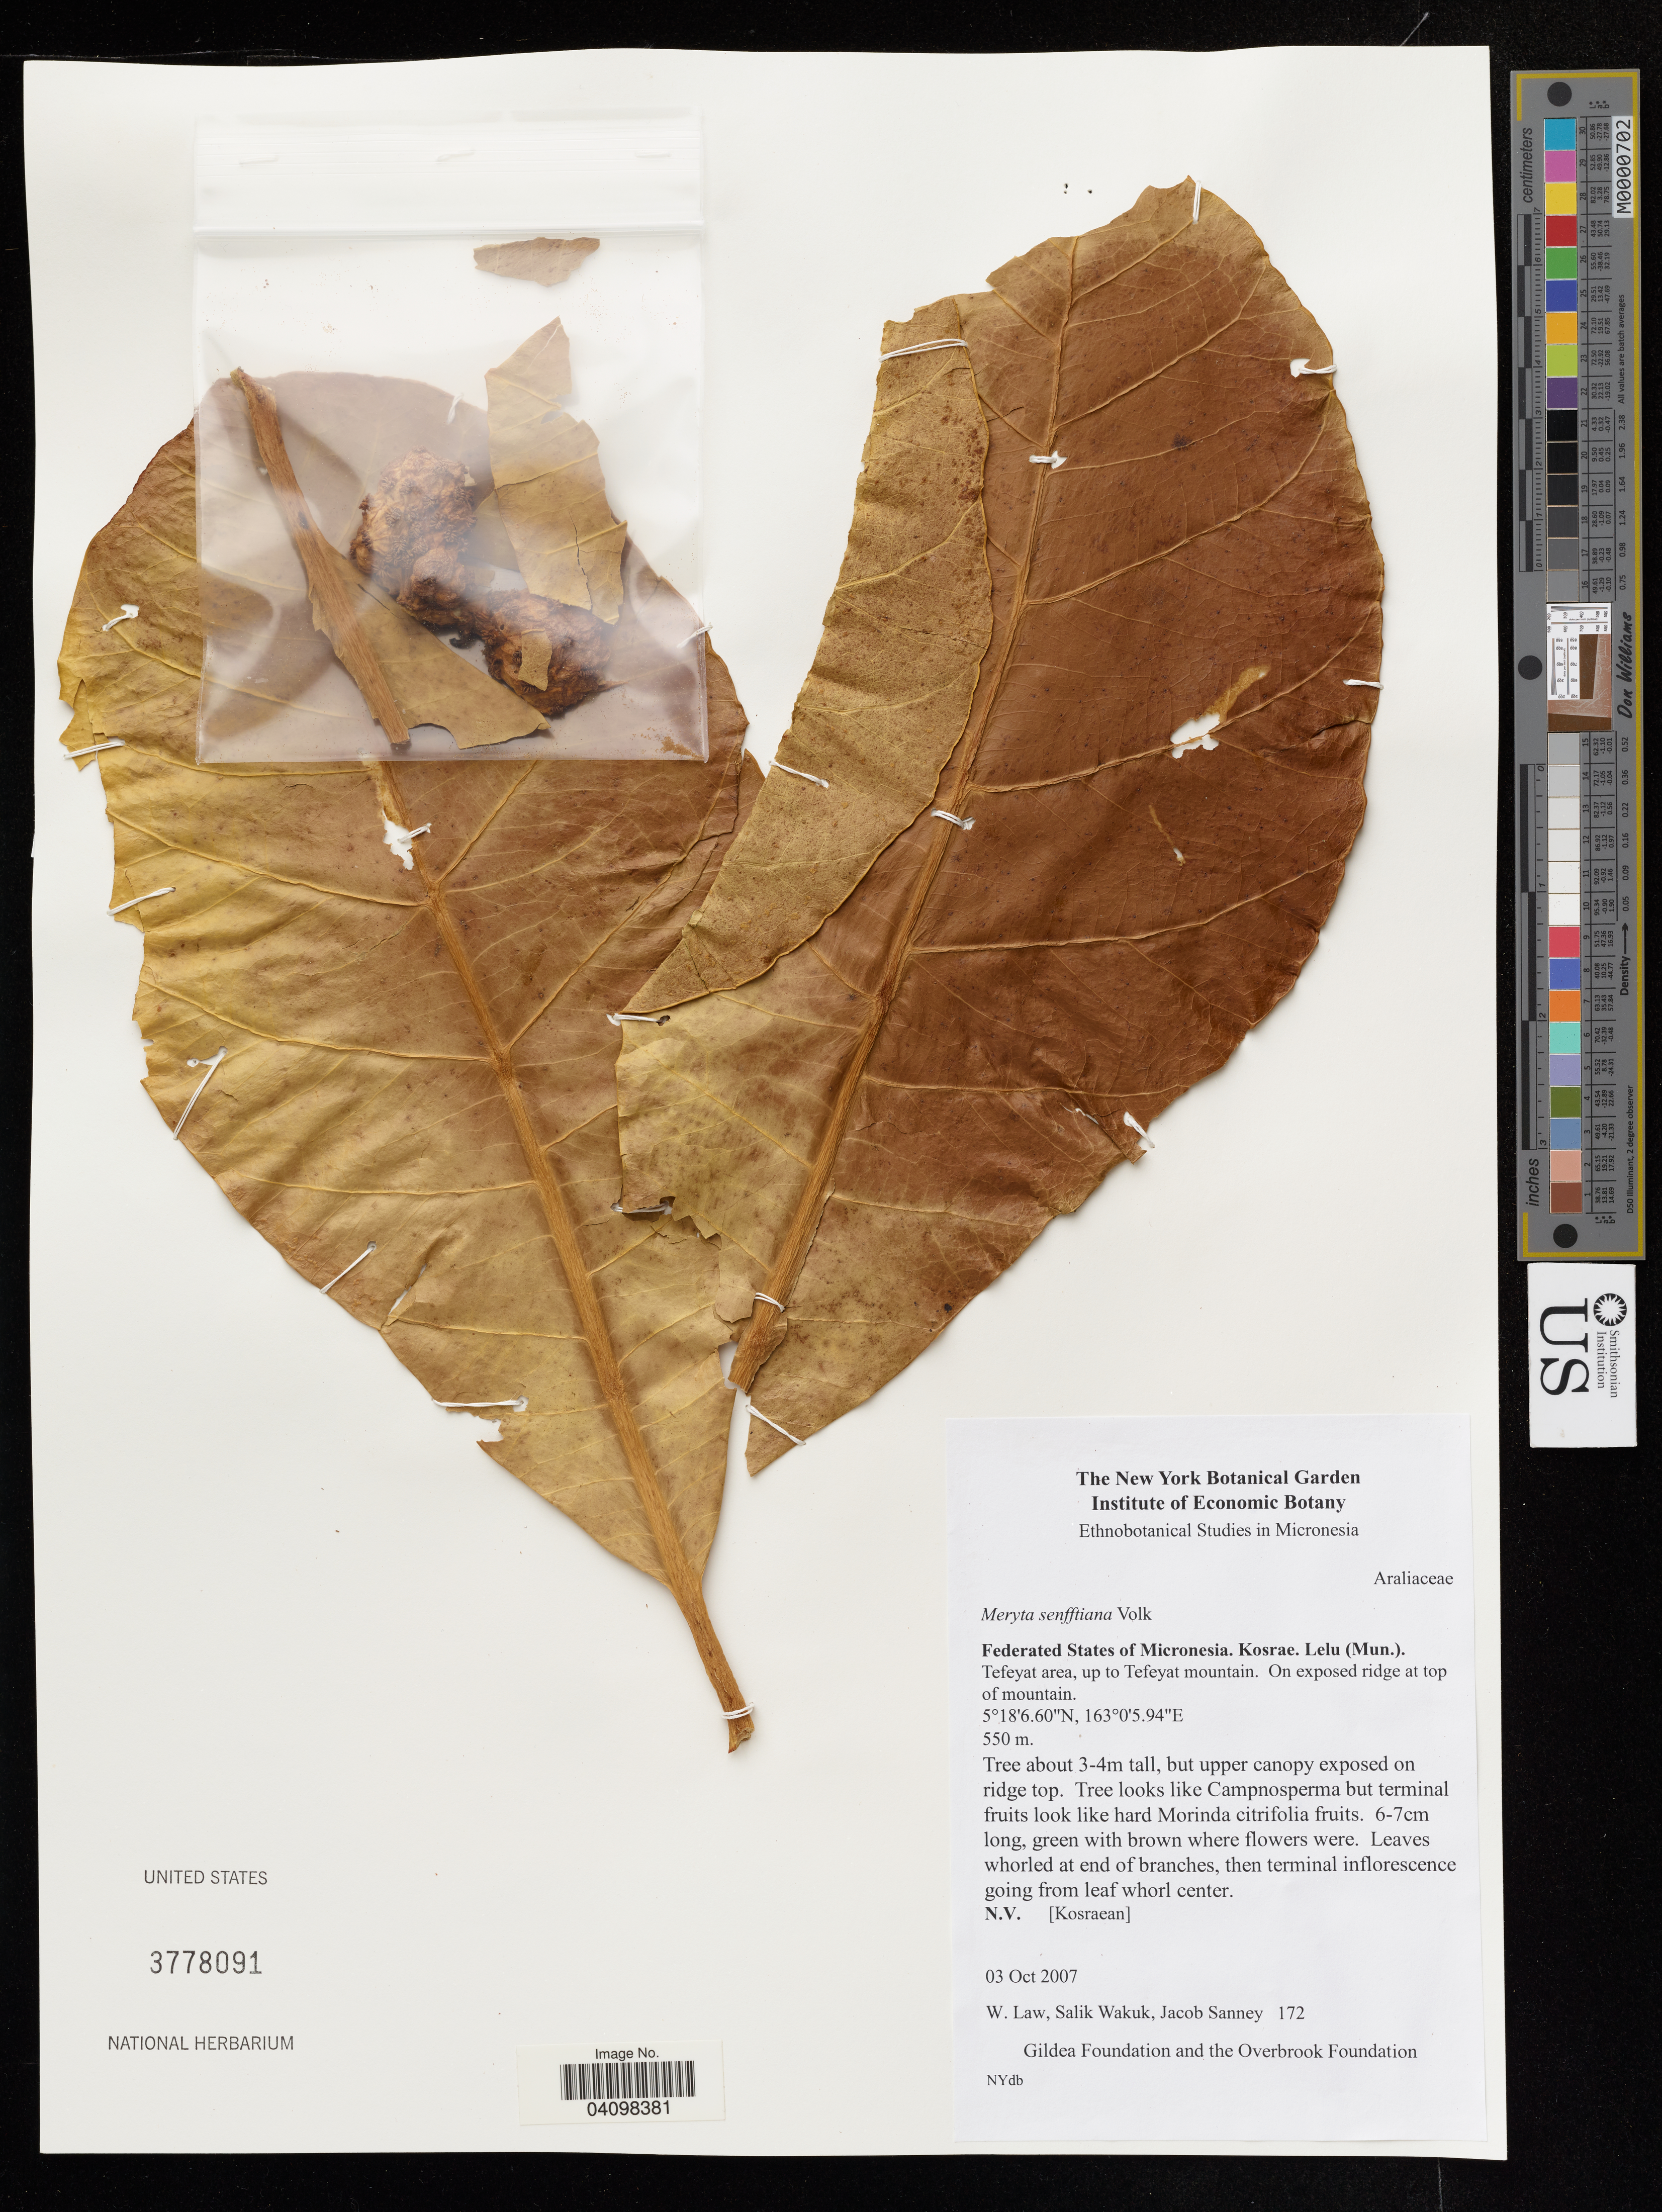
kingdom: Plantae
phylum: Tracheophyta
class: Magnoliopsida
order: Apiales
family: Araliaceae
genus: Meryta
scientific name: Meryta senfftiana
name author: Volkens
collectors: W. Law & S. Wakuk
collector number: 172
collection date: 2007-10-03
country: Micronesia, Federated States of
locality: Tefeyat area, up to Tefeyat mountain.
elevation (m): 550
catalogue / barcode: US 3778091